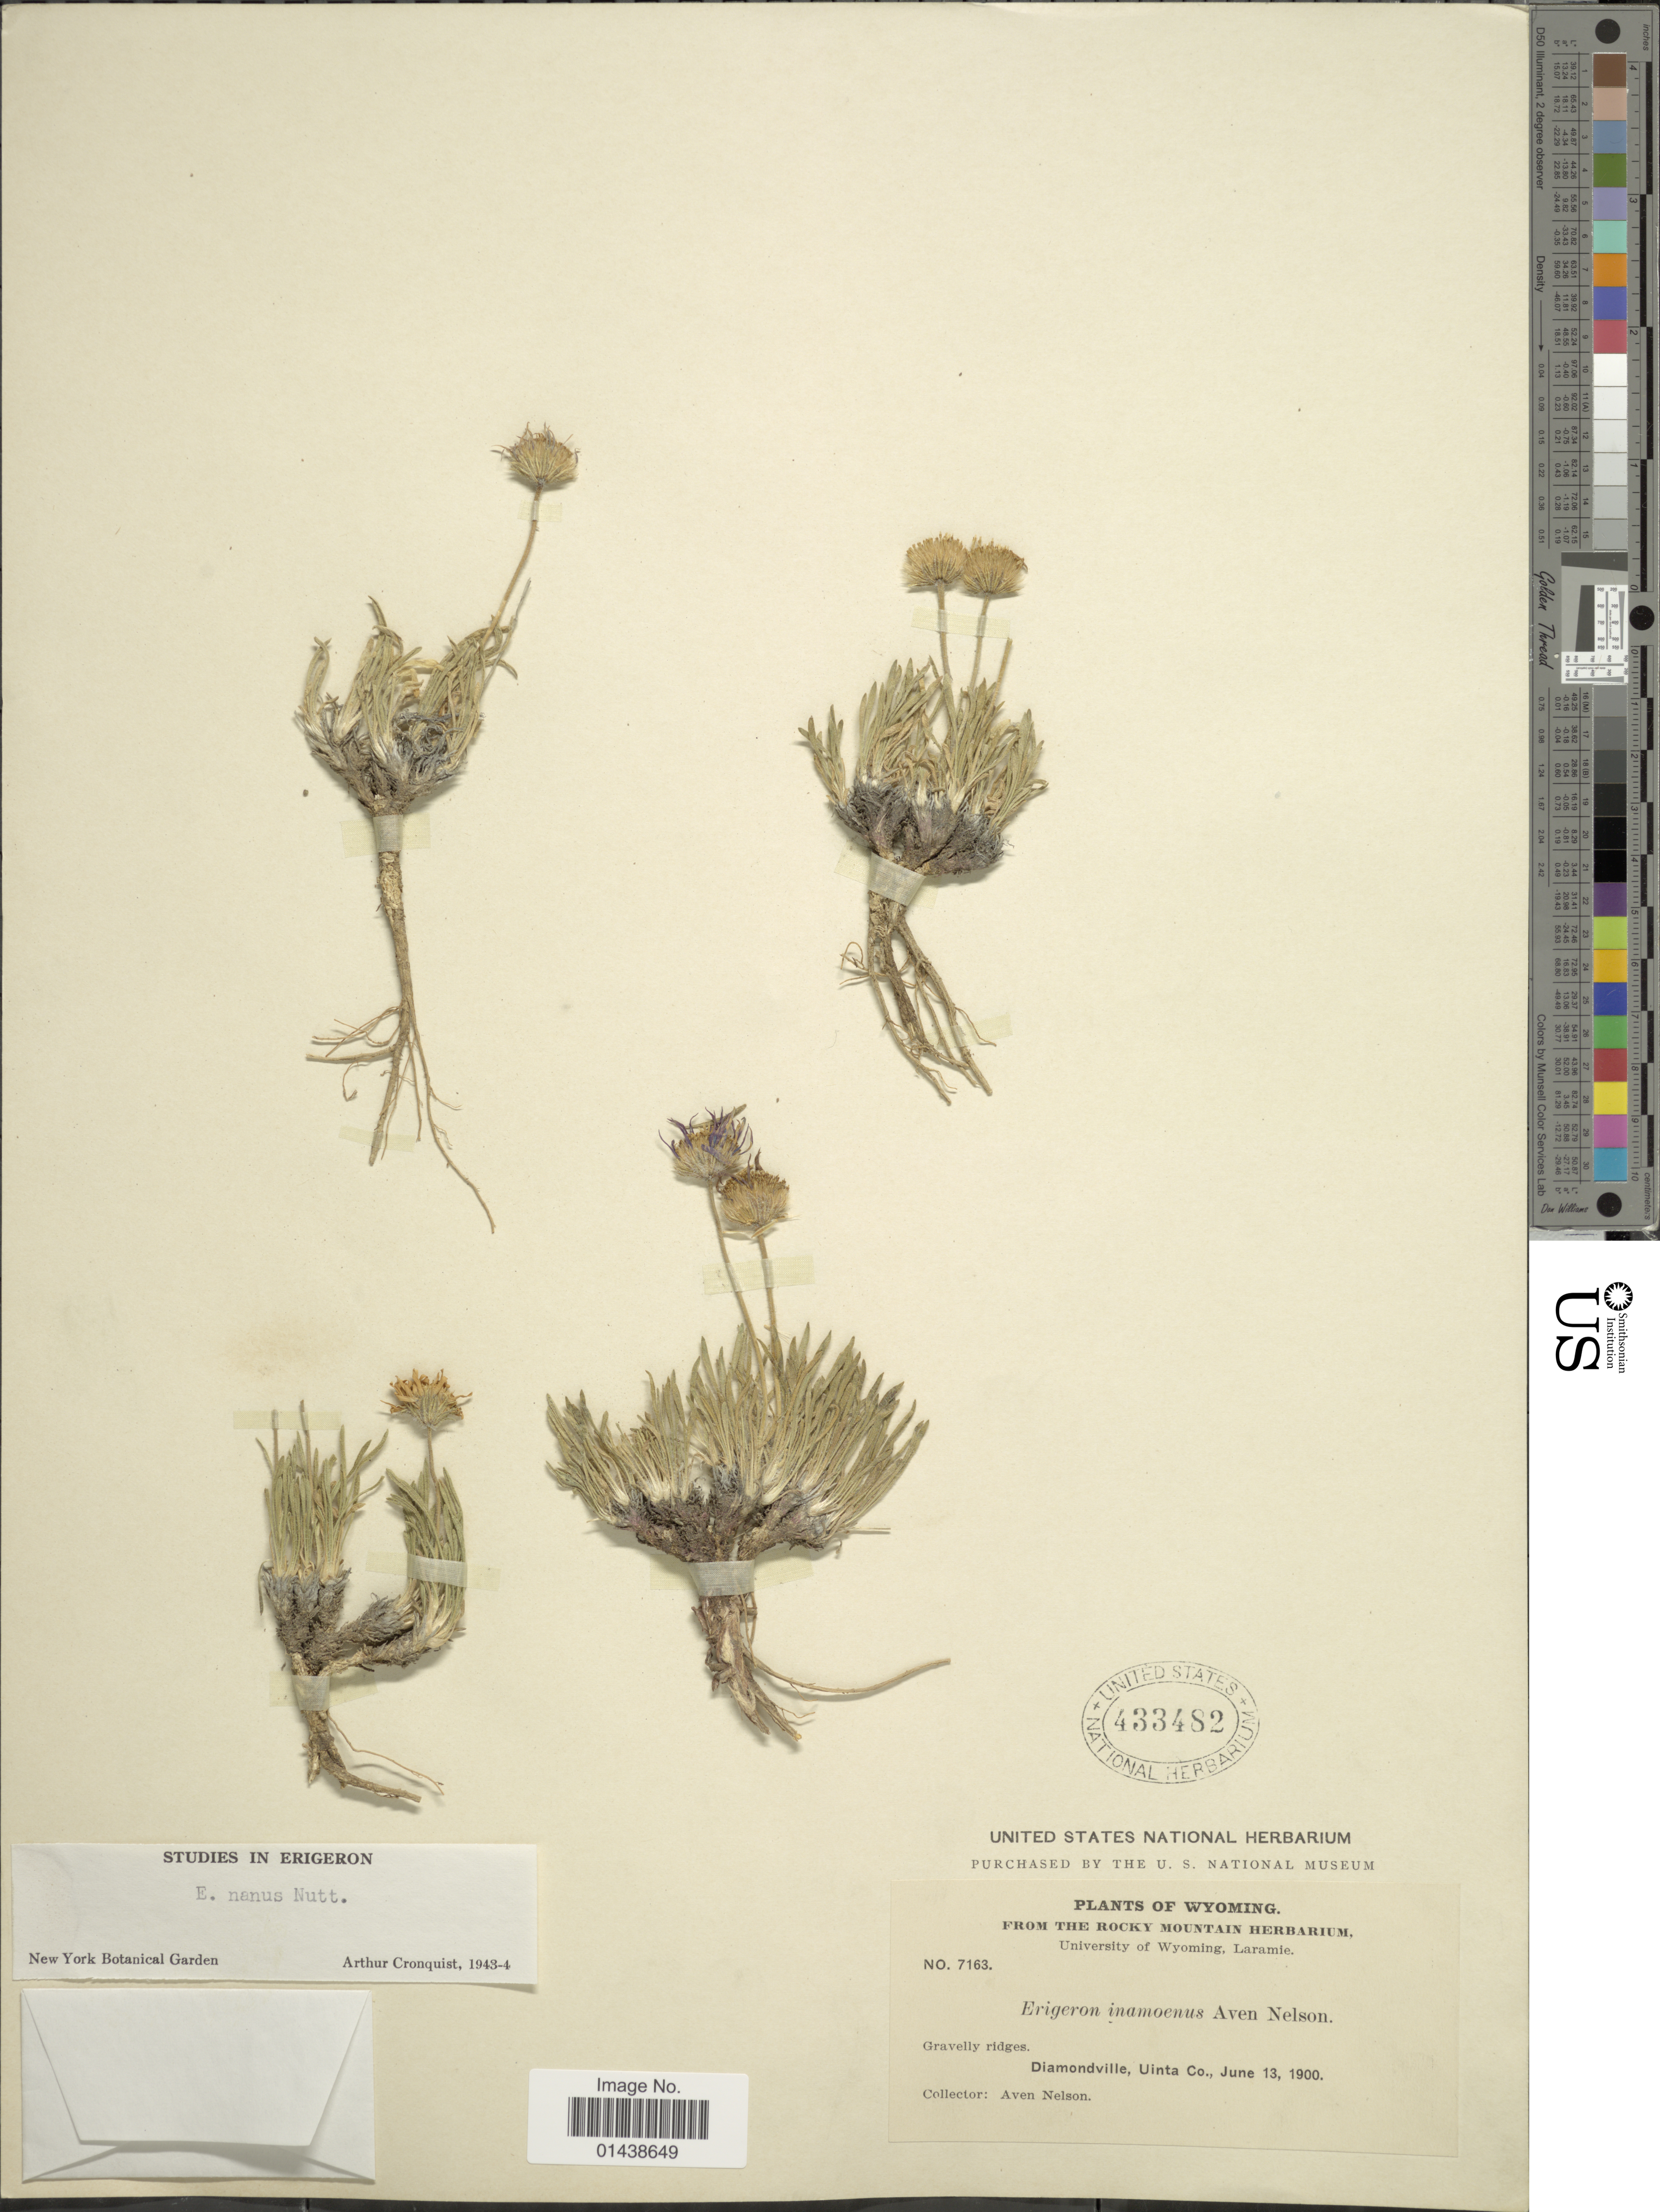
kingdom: Plantae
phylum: Tracheophyta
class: Magnoliopsida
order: Asterales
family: Asteraceae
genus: Erigeron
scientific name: Erigeron nanus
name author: Nutt.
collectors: A. Nelson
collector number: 7163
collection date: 1900-06-13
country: United States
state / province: Wyoming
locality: Gravelly ridges, Diamondville, Uinta Co.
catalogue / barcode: US 433482